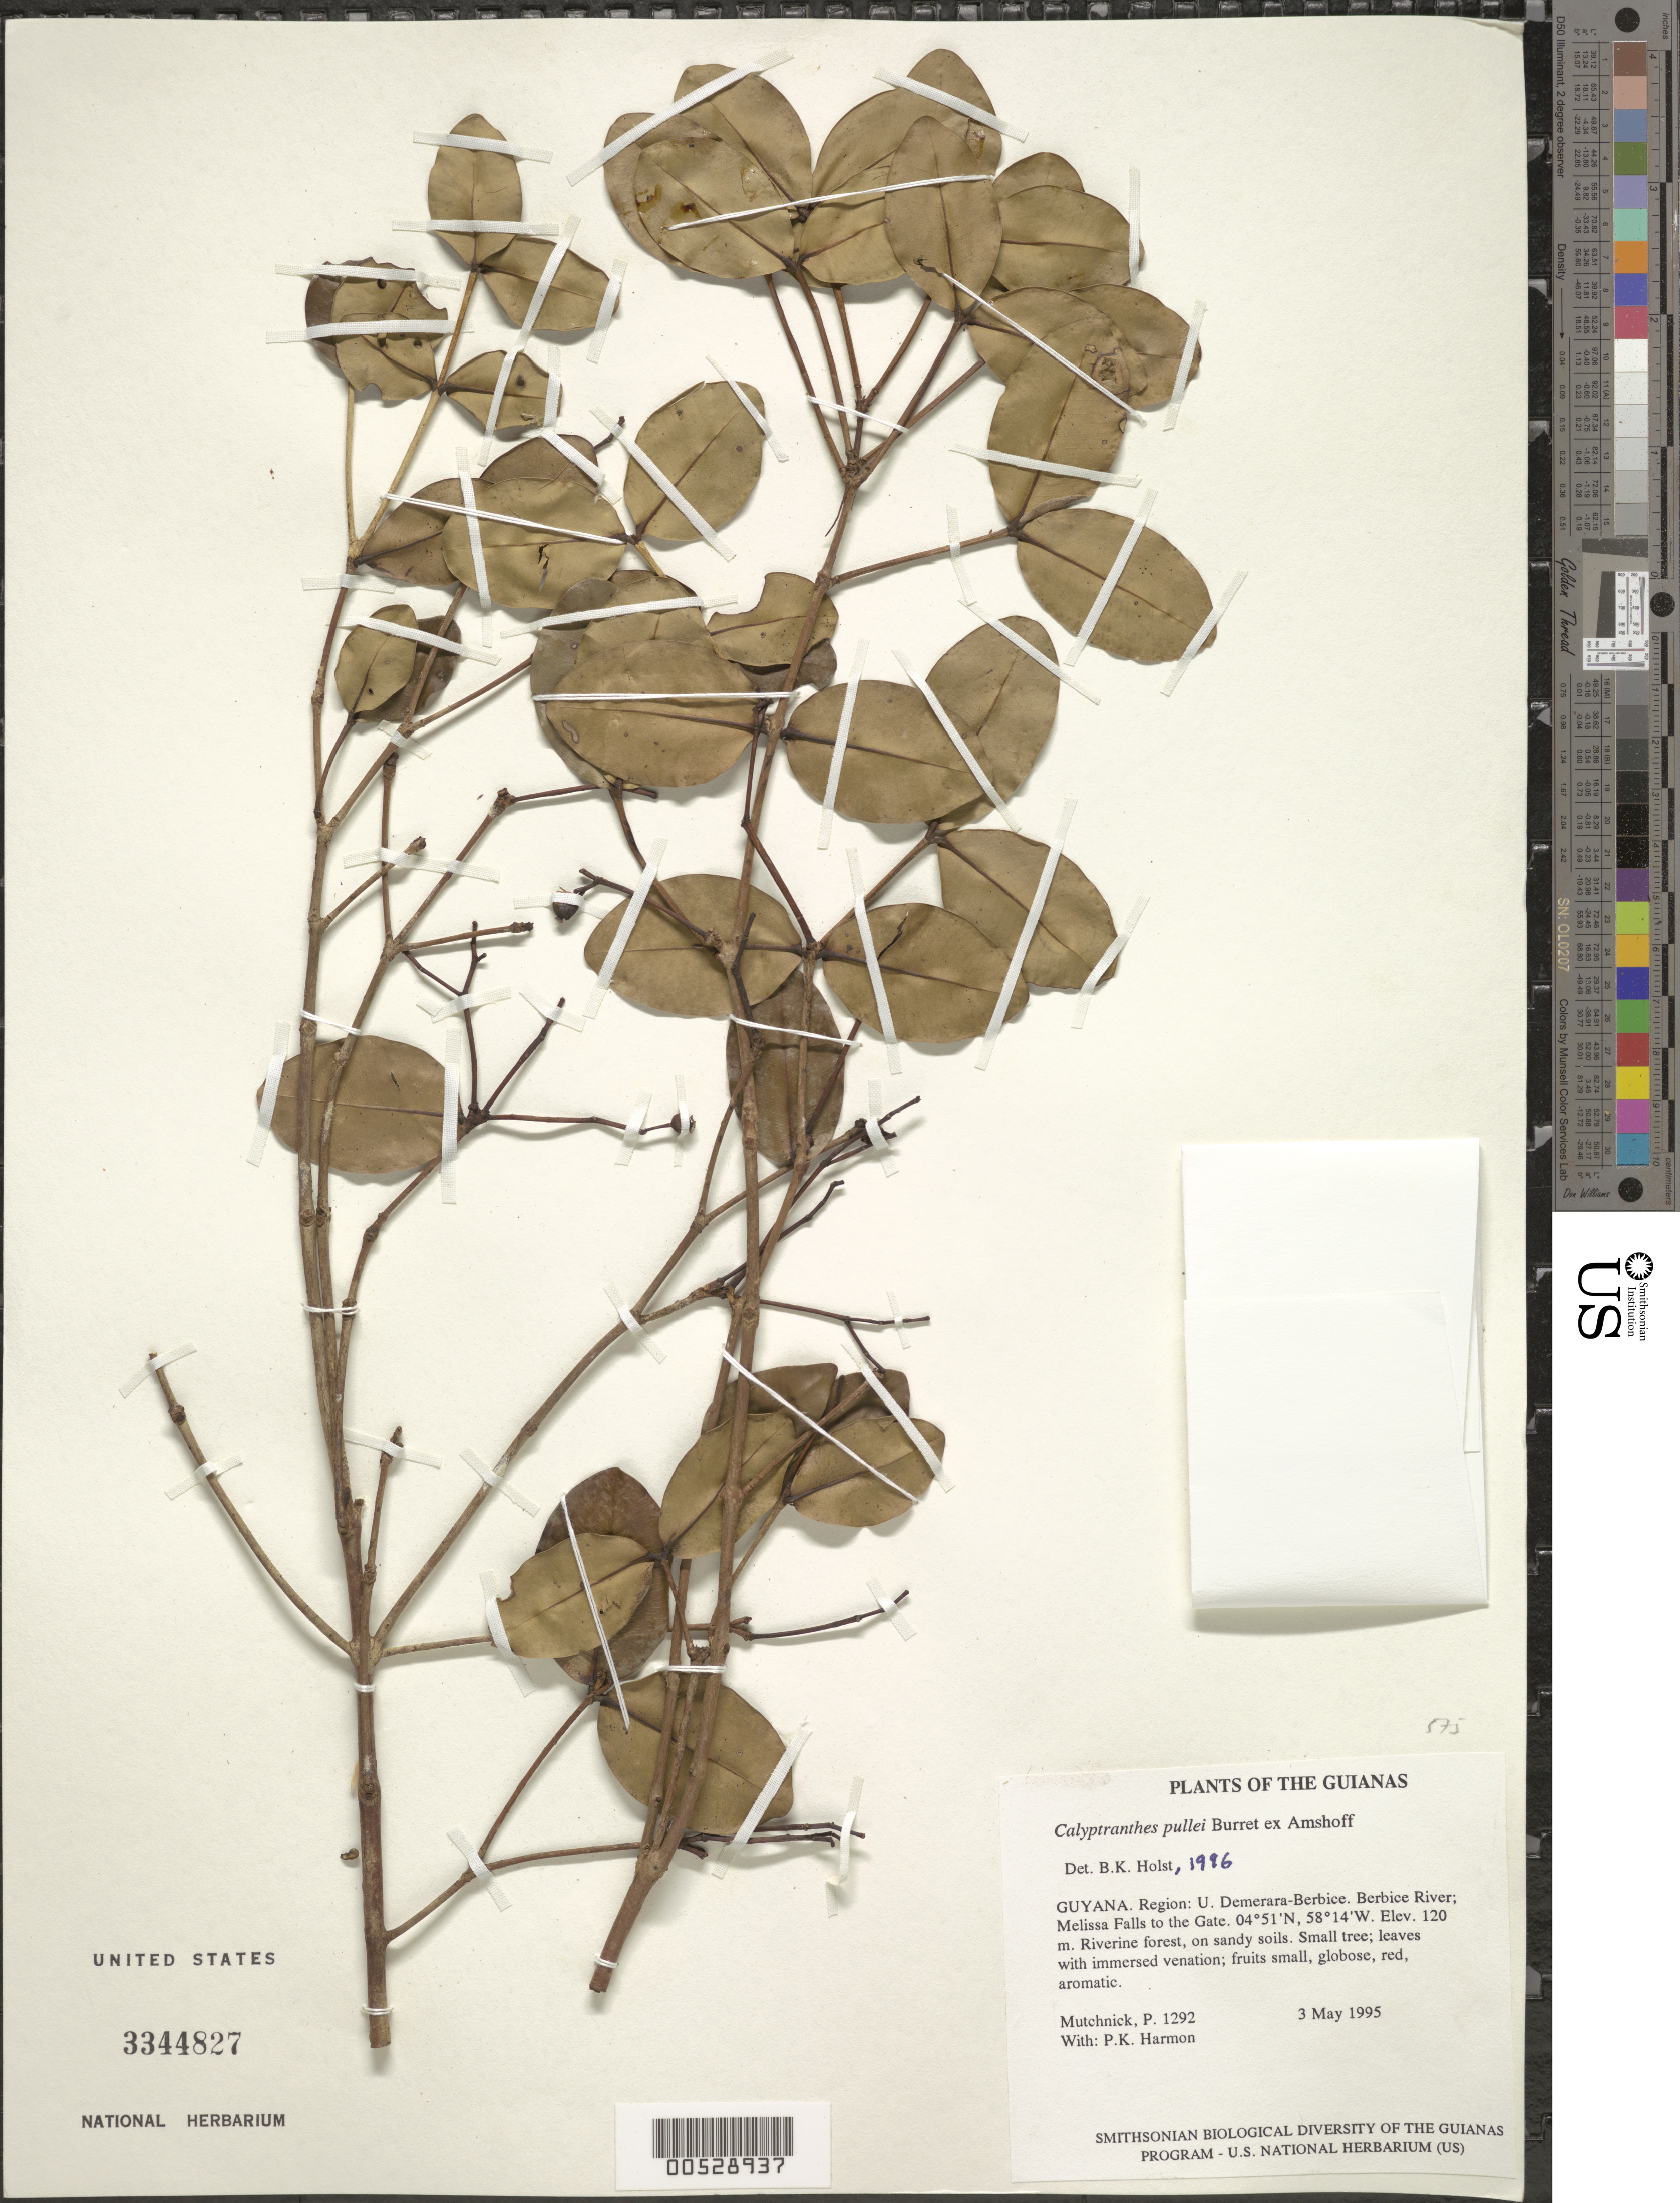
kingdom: Plantae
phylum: Tracheophyta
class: Magnoliopsida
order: Myrtales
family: Myrtaceae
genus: Myrcia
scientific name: Myrcia pullei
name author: (Burret ex Amshoff) A.R. Lourenço & E. Lucas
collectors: P. Mutchnick & P. Harmon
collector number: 1292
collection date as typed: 3 May 1995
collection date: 1995-05-03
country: Guyana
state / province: U. Demerara-Berbice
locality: Berbice River; Melissa Falls to the Gate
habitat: Riverine forest, on sandy soils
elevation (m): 120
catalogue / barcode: US 3344827